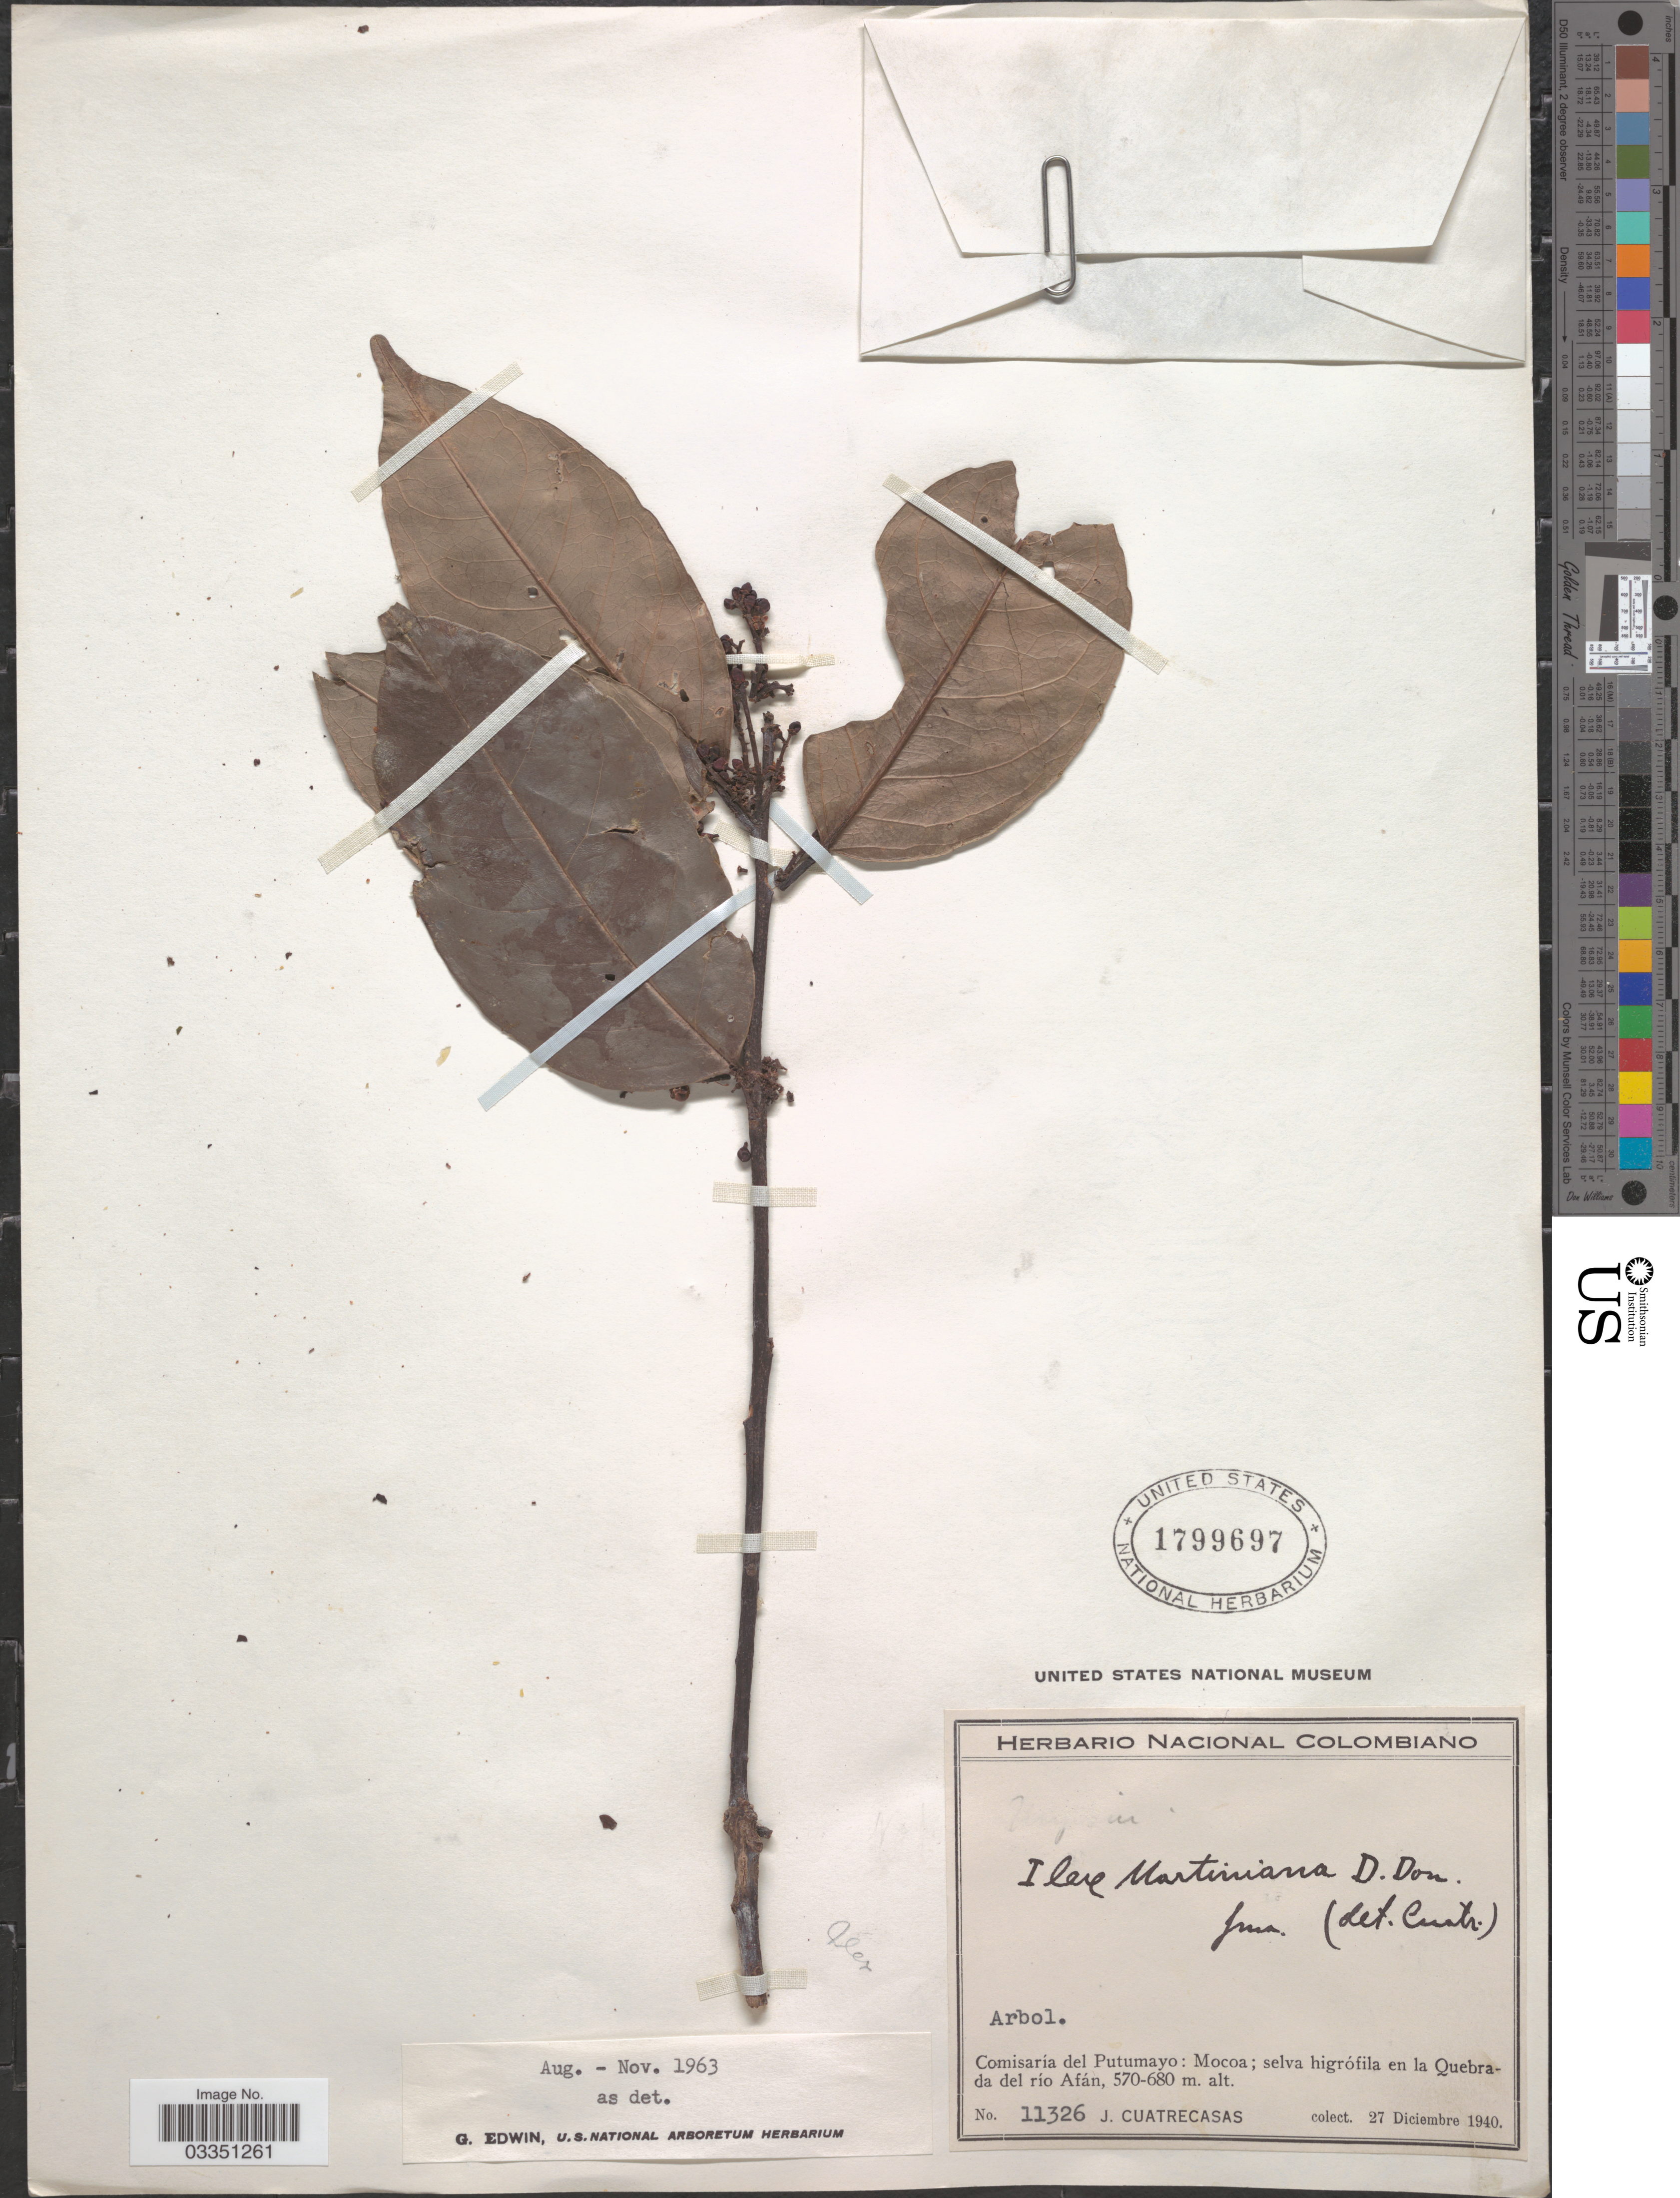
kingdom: Plantae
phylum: Tracheophyta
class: Magnoliopsida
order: Aquifoliales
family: Aquifoliaceae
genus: Ilex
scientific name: Ilex martiniana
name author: D. Don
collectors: J. Cuatrecasas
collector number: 11326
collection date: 1940-12-27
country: Colombia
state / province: Putumayo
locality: Comisaría del Putumayo: Mocoa; selva higrófila en la Quebrada da del río Afán.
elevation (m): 570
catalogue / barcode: US 1799697